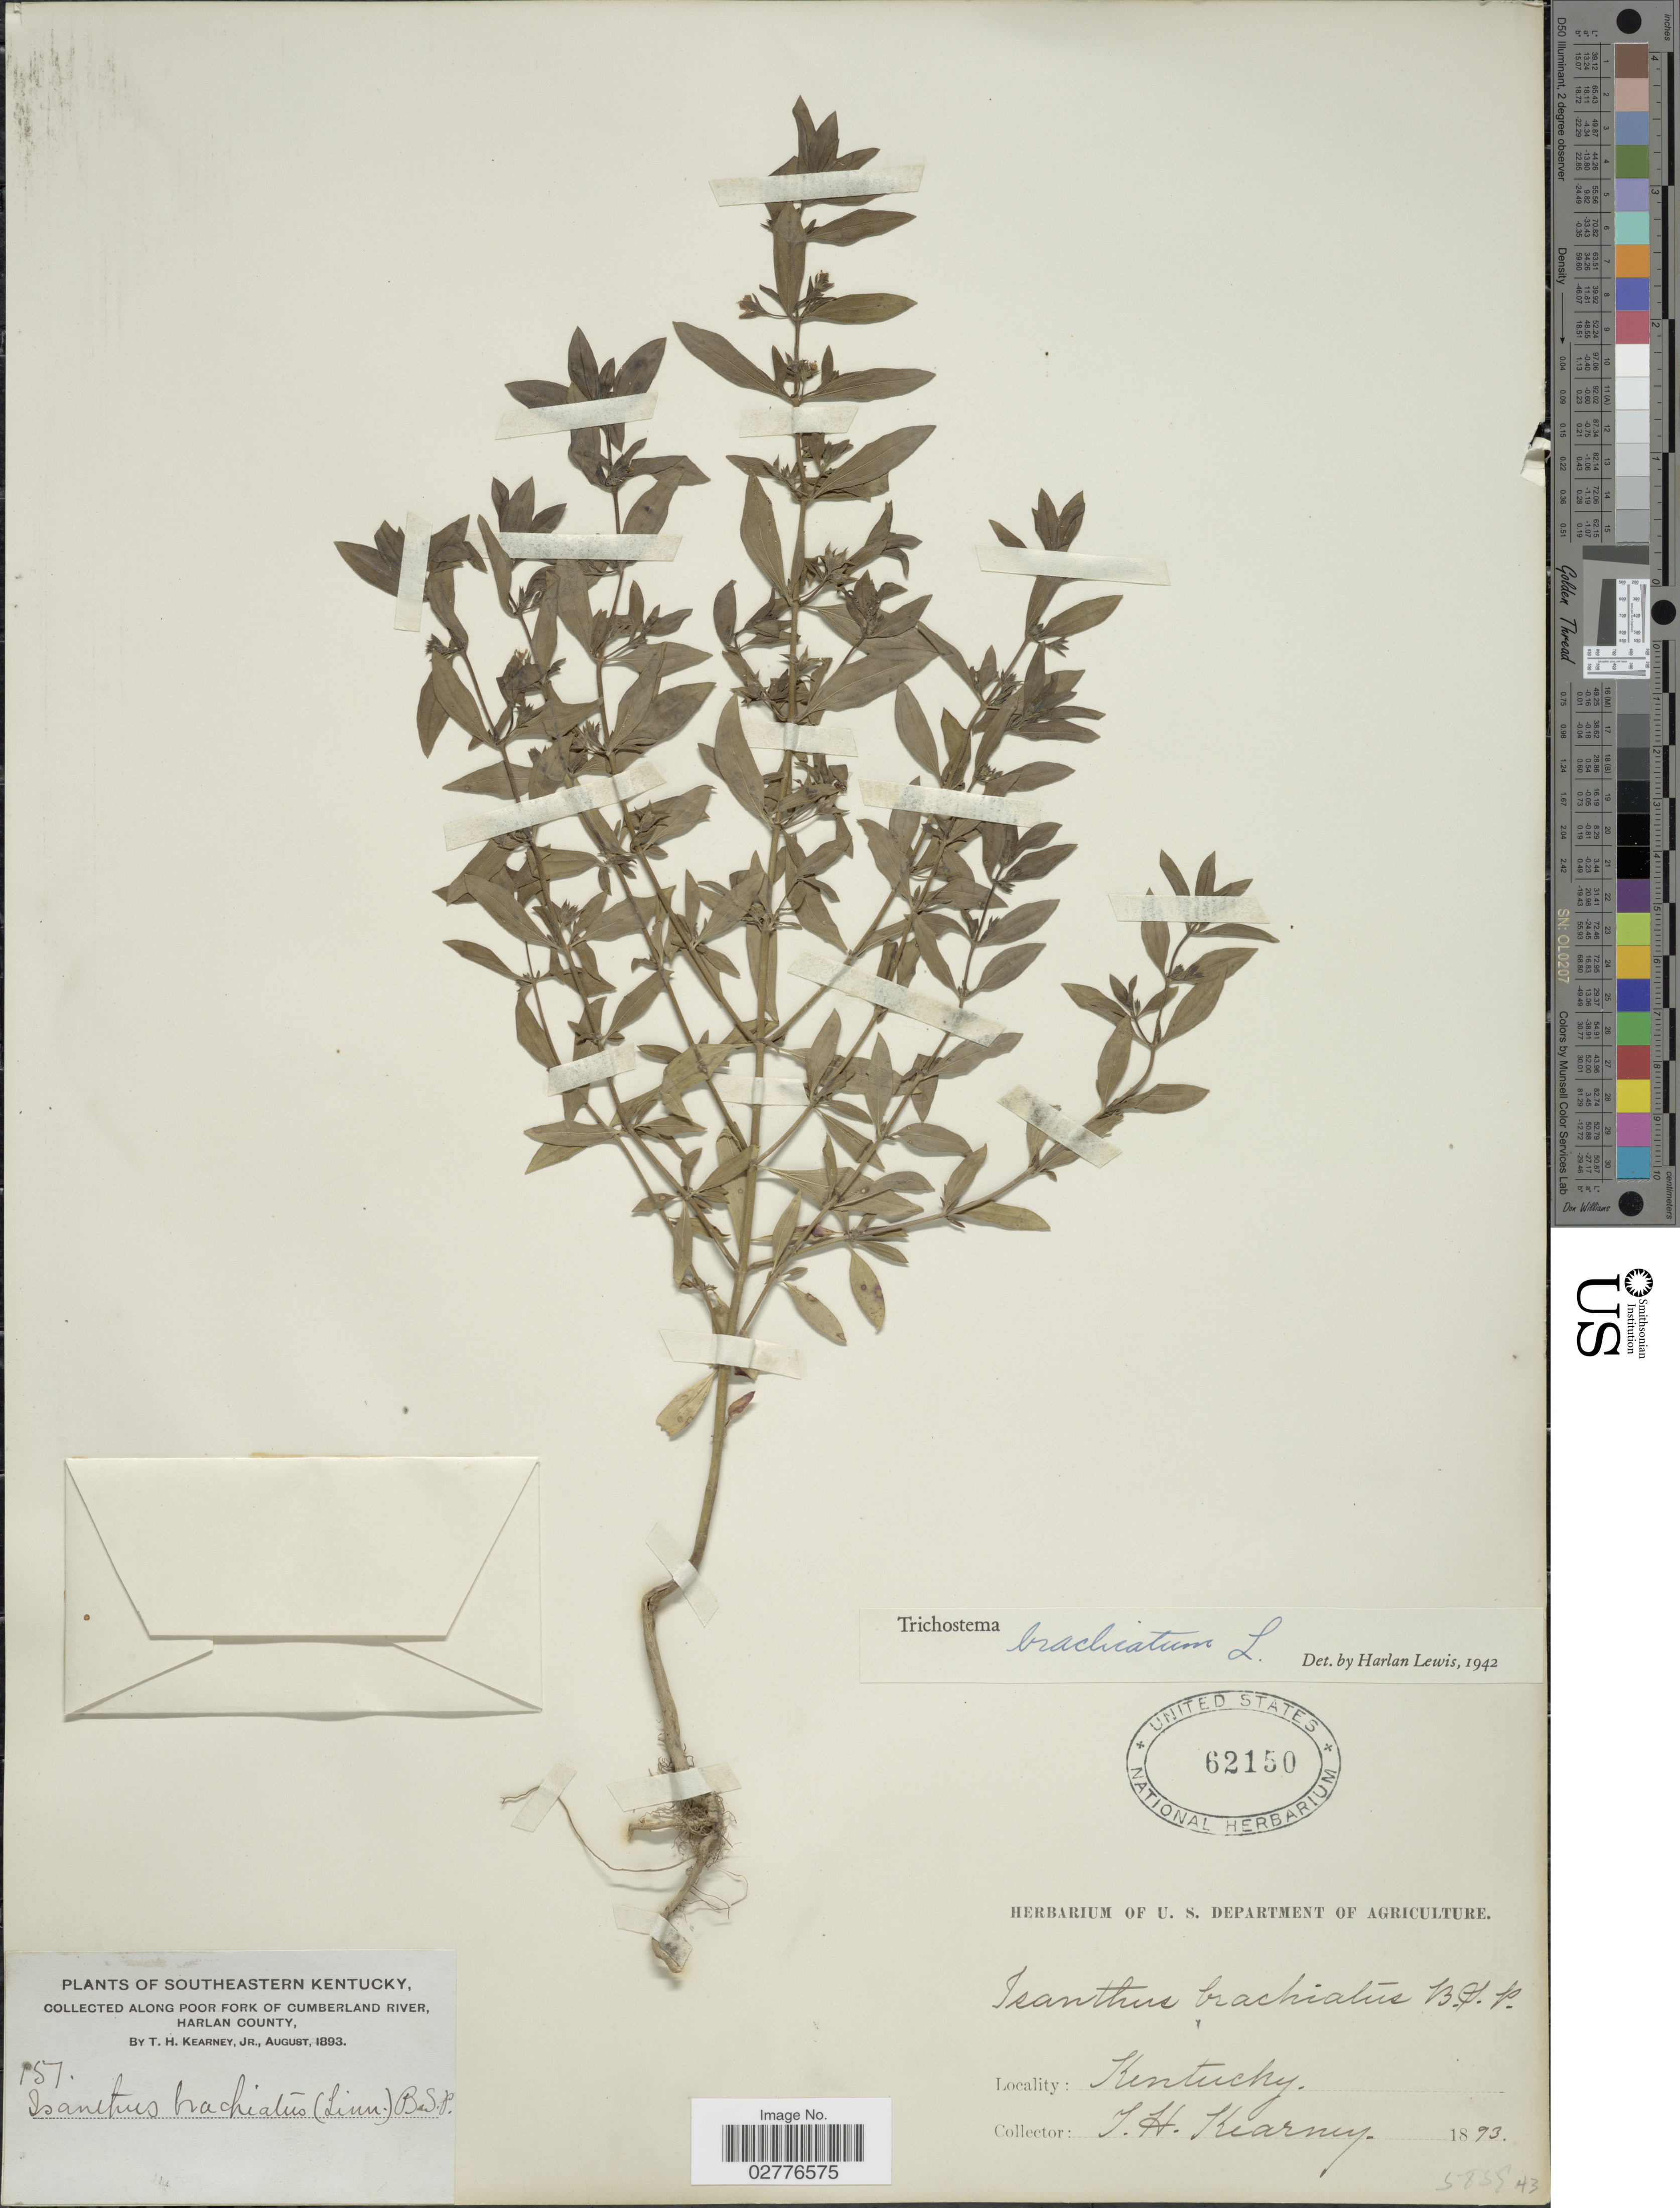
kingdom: Plantae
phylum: Tracheophyta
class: Magnoliopsida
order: Lamiales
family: Lamiaceae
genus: Trichostema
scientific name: Trichostema brachiatum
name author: L.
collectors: T. H. Kearney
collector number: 151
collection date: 1893-08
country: United States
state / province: Kentucky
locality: Southeastern Kentucky. Along Poor Fork of Cumberland River, Harlan County.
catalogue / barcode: US 62150